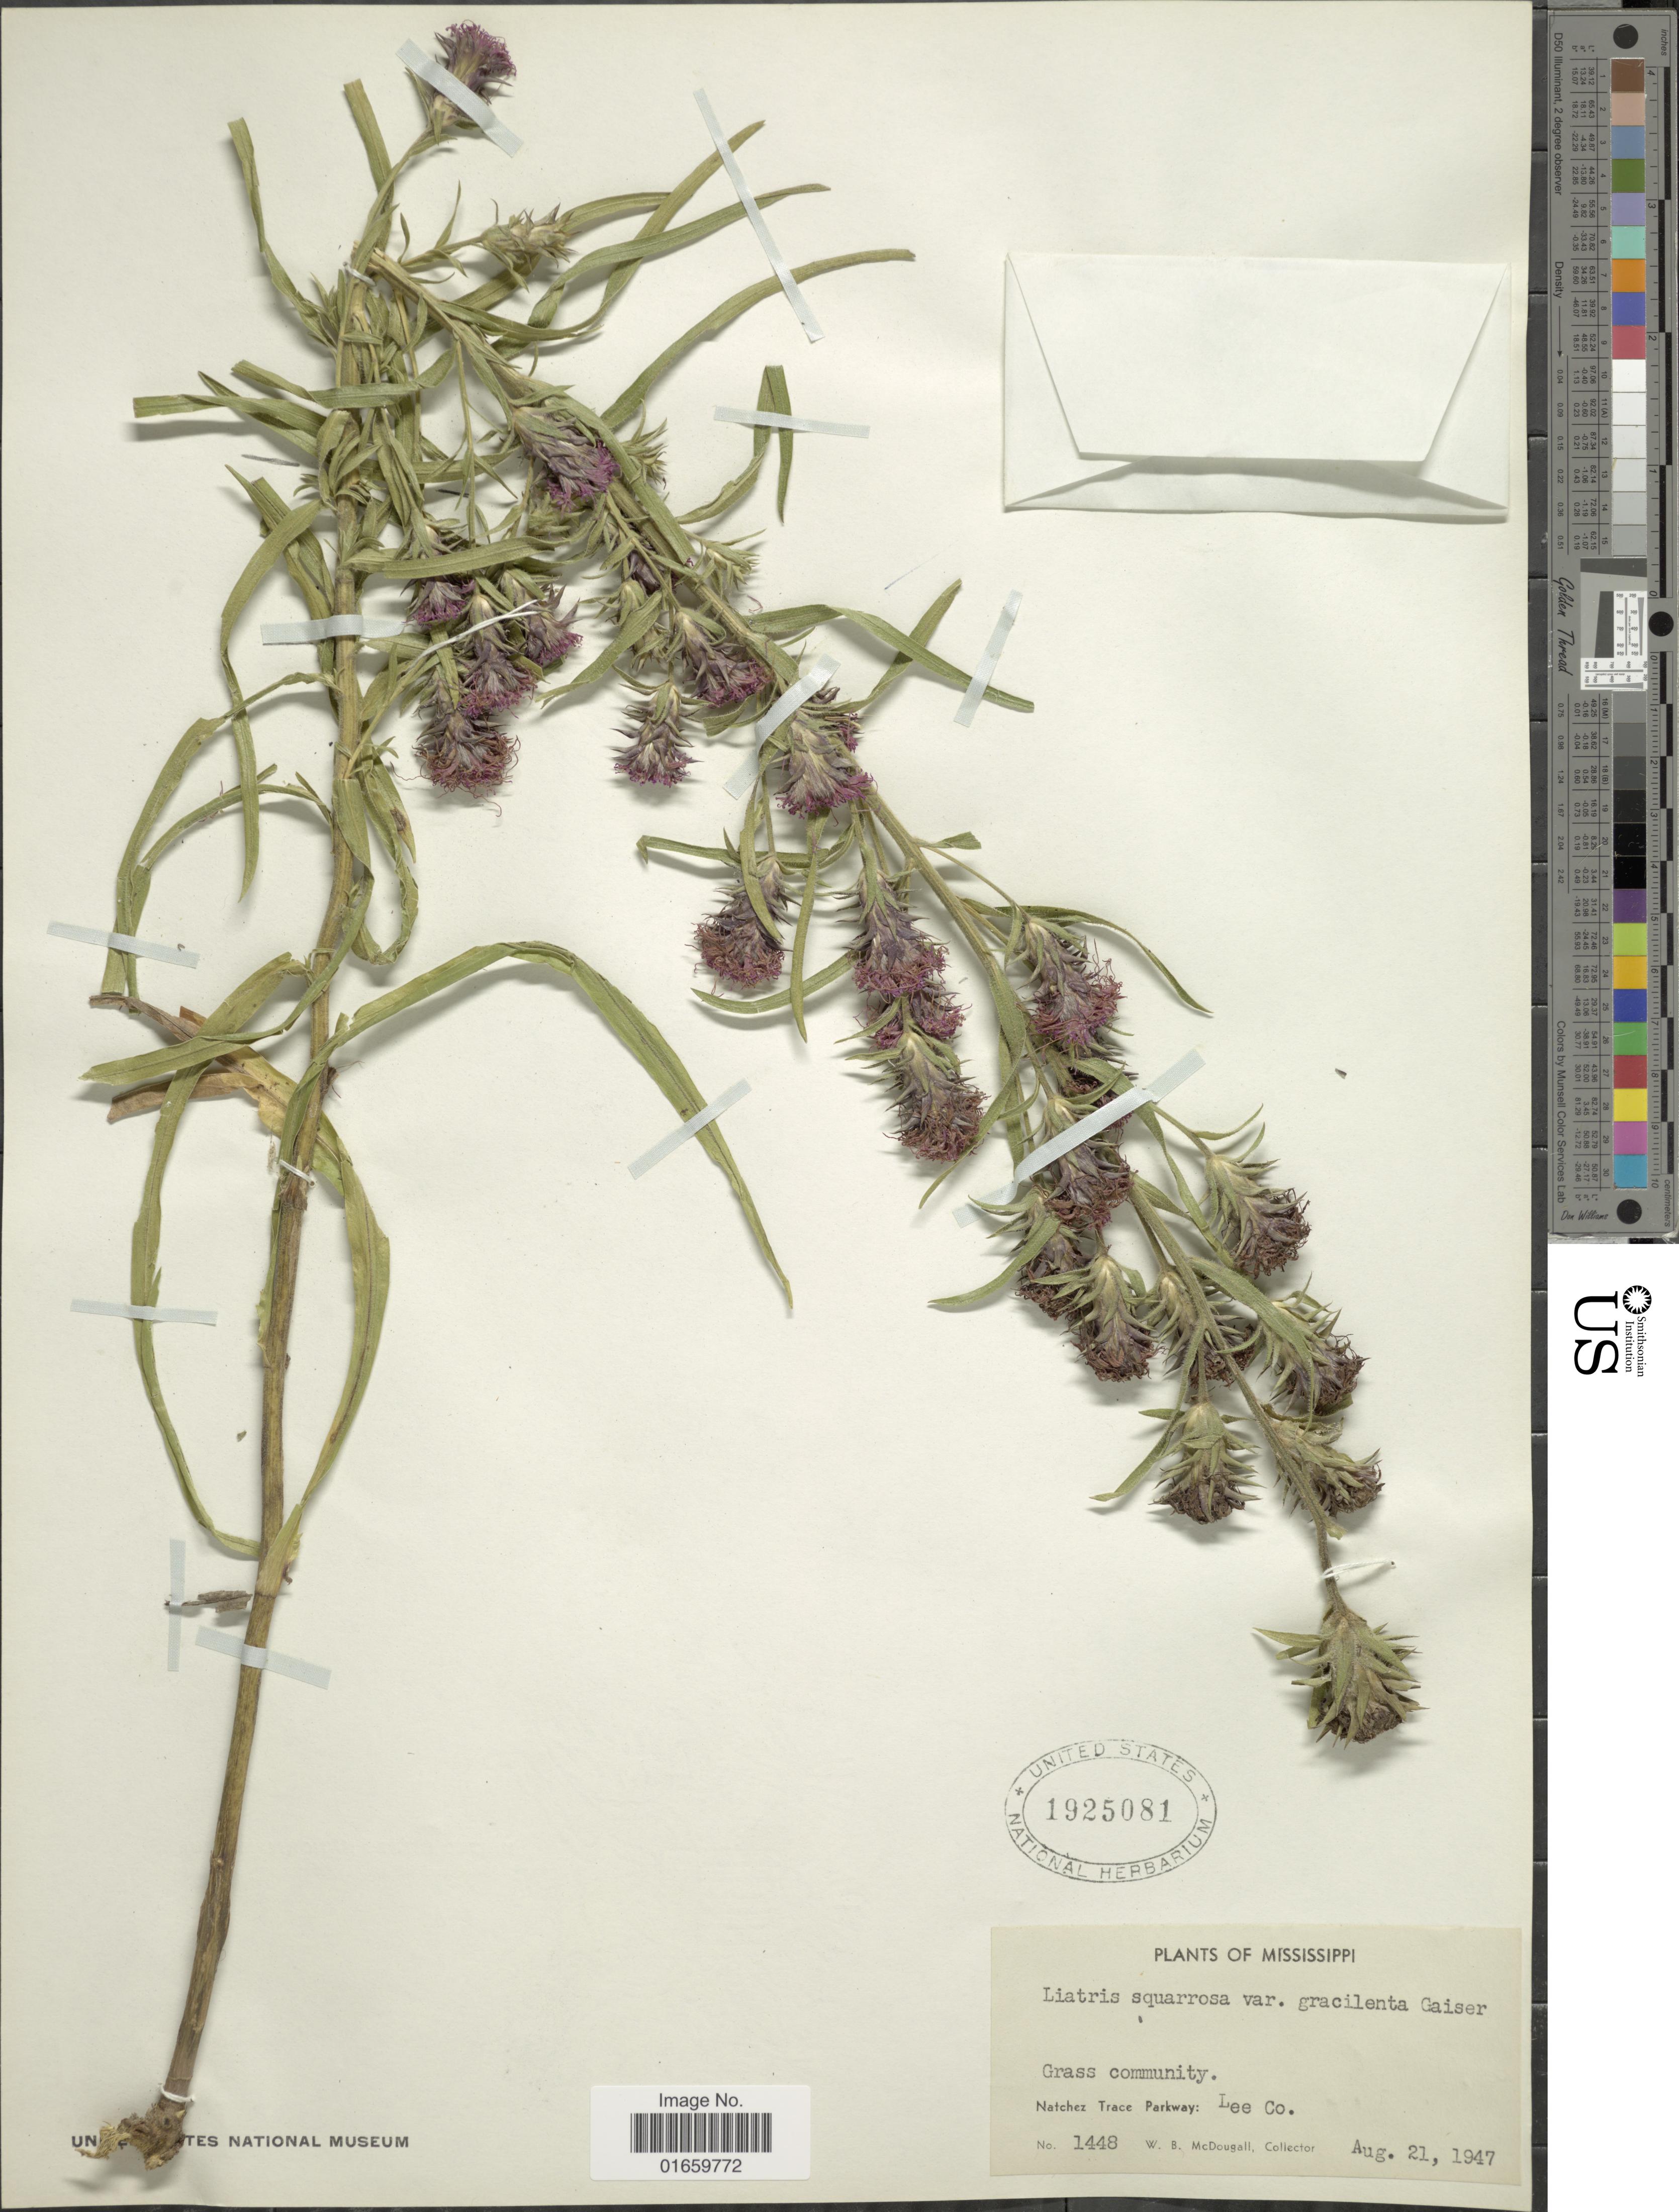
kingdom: Plantae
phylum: Tracheophyta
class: Magnoliopsida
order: Asterales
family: Asteraceae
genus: Liatris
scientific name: Liatris squarrosa var. gracilenta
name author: Gaiser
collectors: W. B. McDougall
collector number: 1448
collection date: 1947-08-21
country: United States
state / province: Mississippi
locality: Natchez Trace Parkway: Lee Co. Grass community.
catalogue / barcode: US 1925081